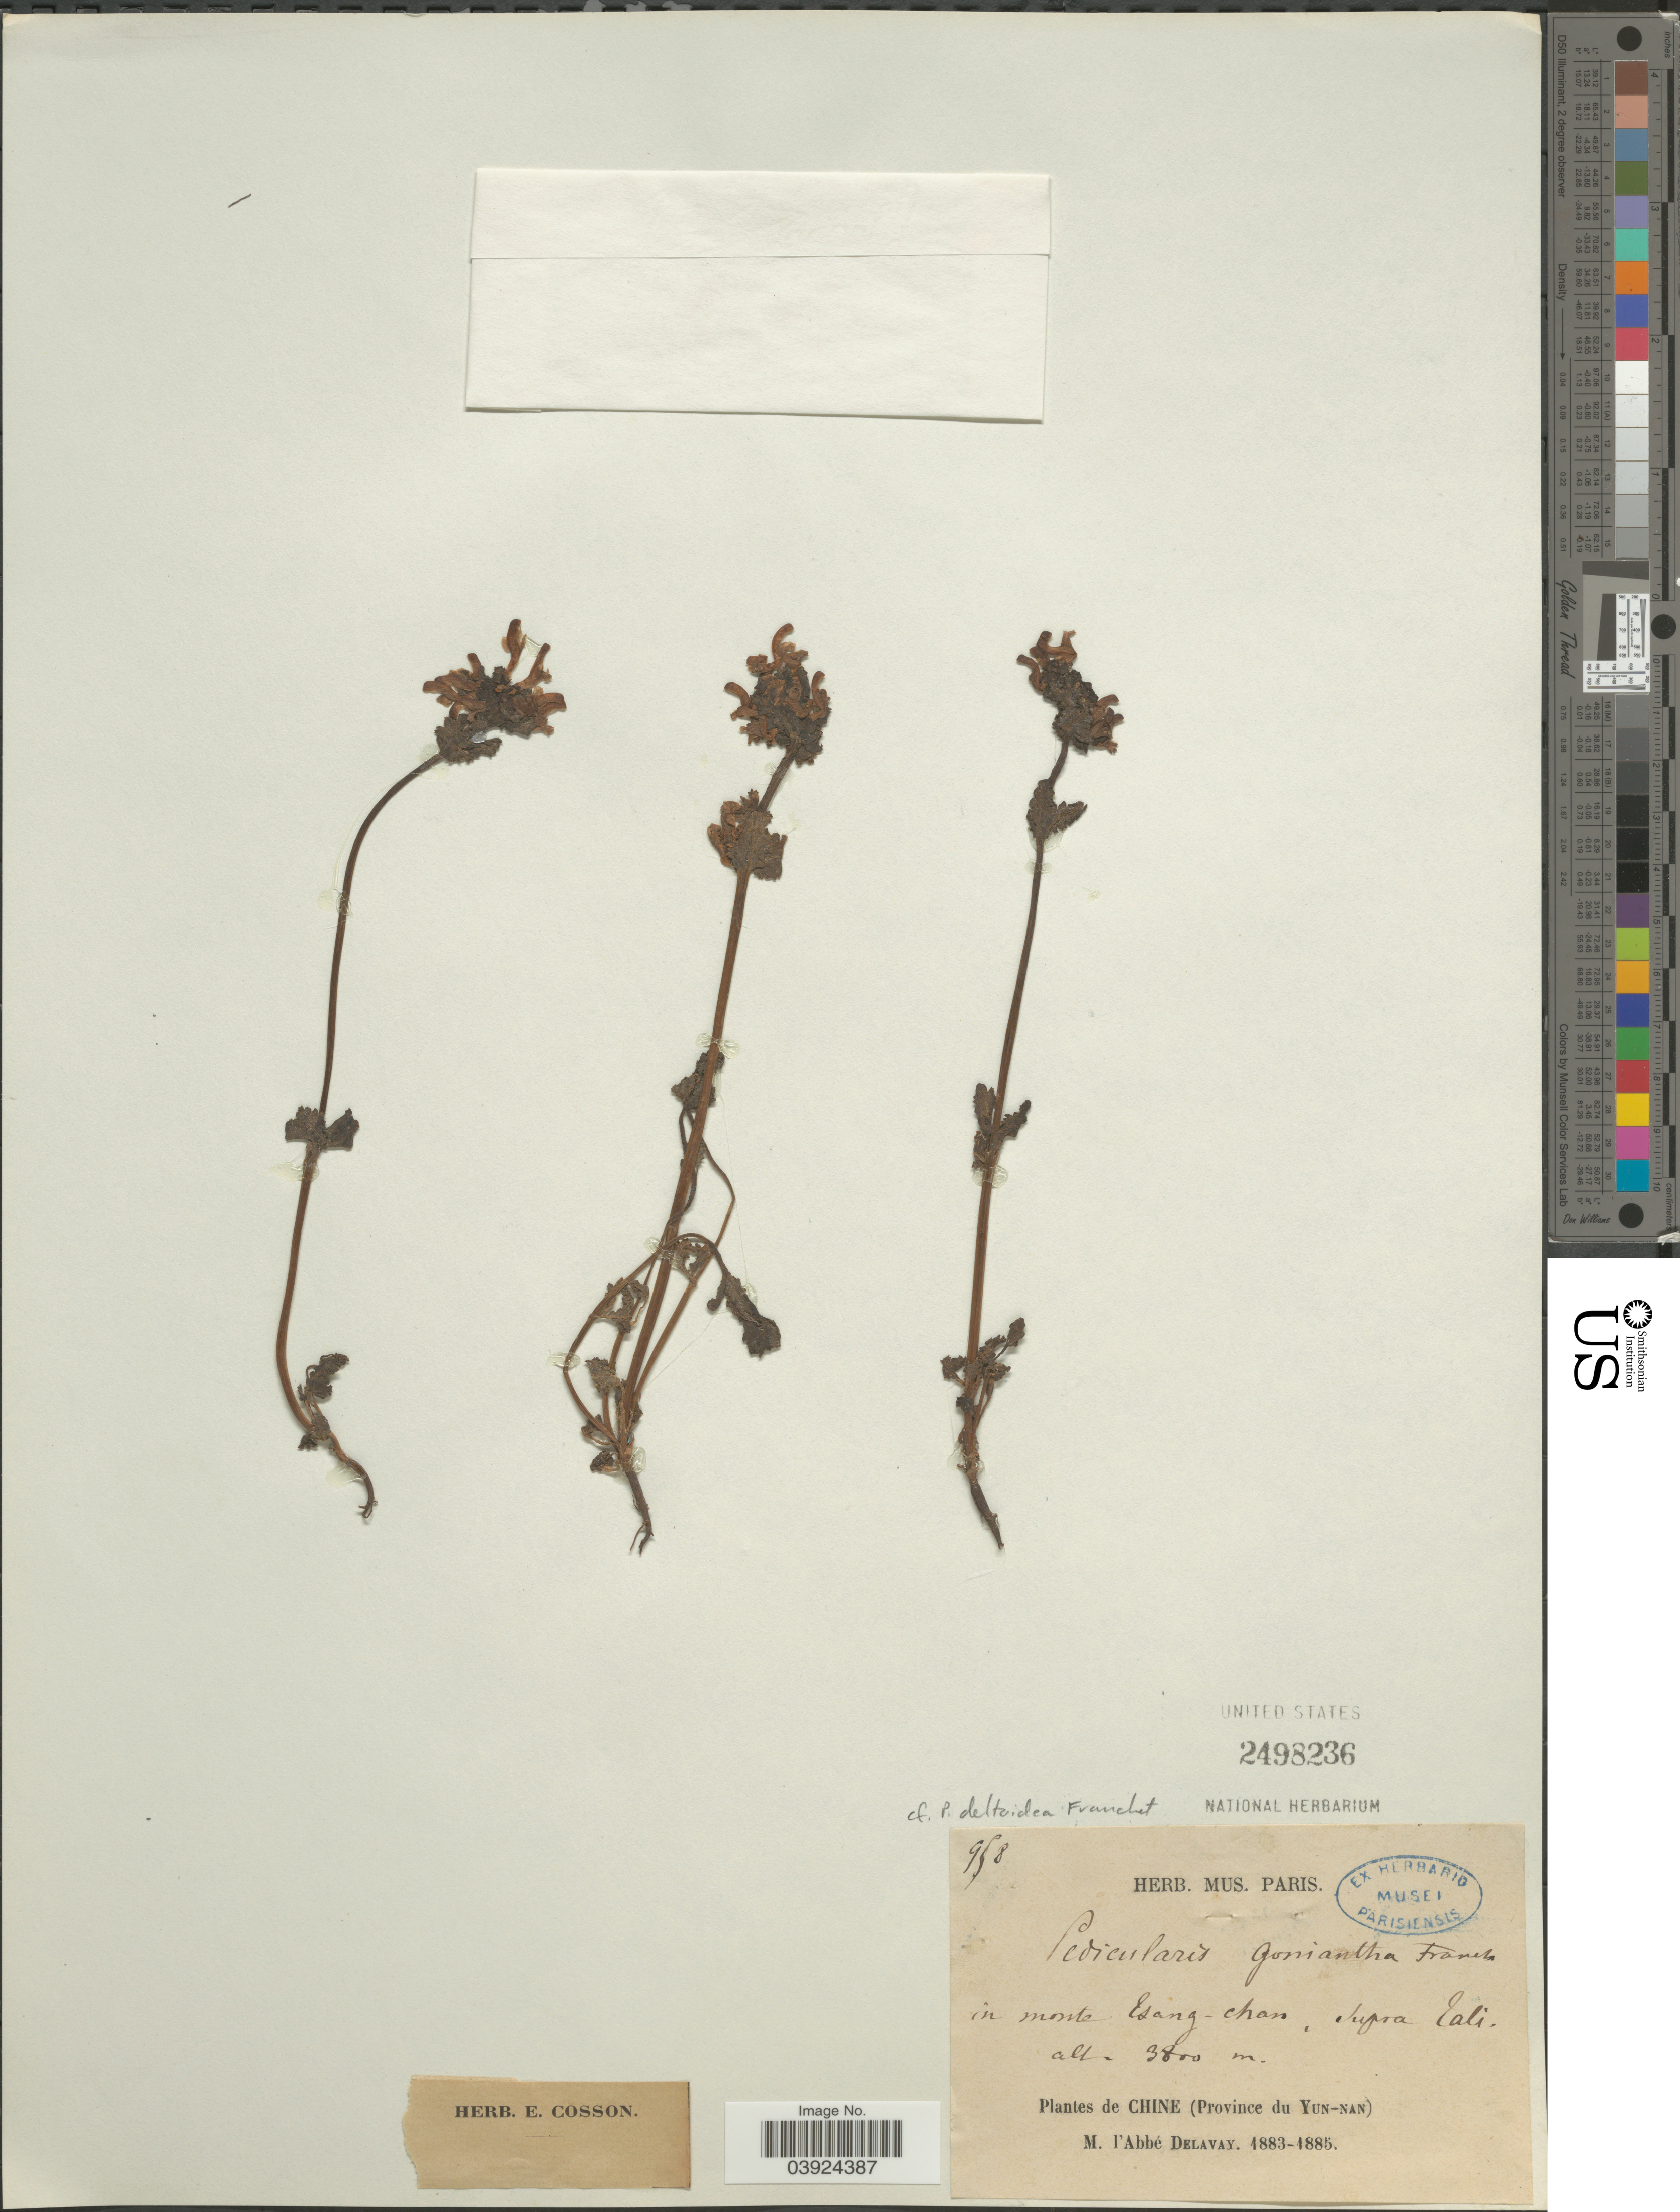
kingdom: Plantae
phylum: Tracheophyta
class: Magnoliopsida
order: Lamiales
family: Orobanchaceae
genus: Pedicularis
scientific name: Pedicularis deltoidea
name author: Franch. ex Maxim.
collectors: P. Delavay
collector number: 958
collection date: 1883/1885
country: China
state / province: Yunnan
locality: In monte Tsang-chan, supra Tali.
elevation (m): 3800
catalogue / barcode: US 2498236